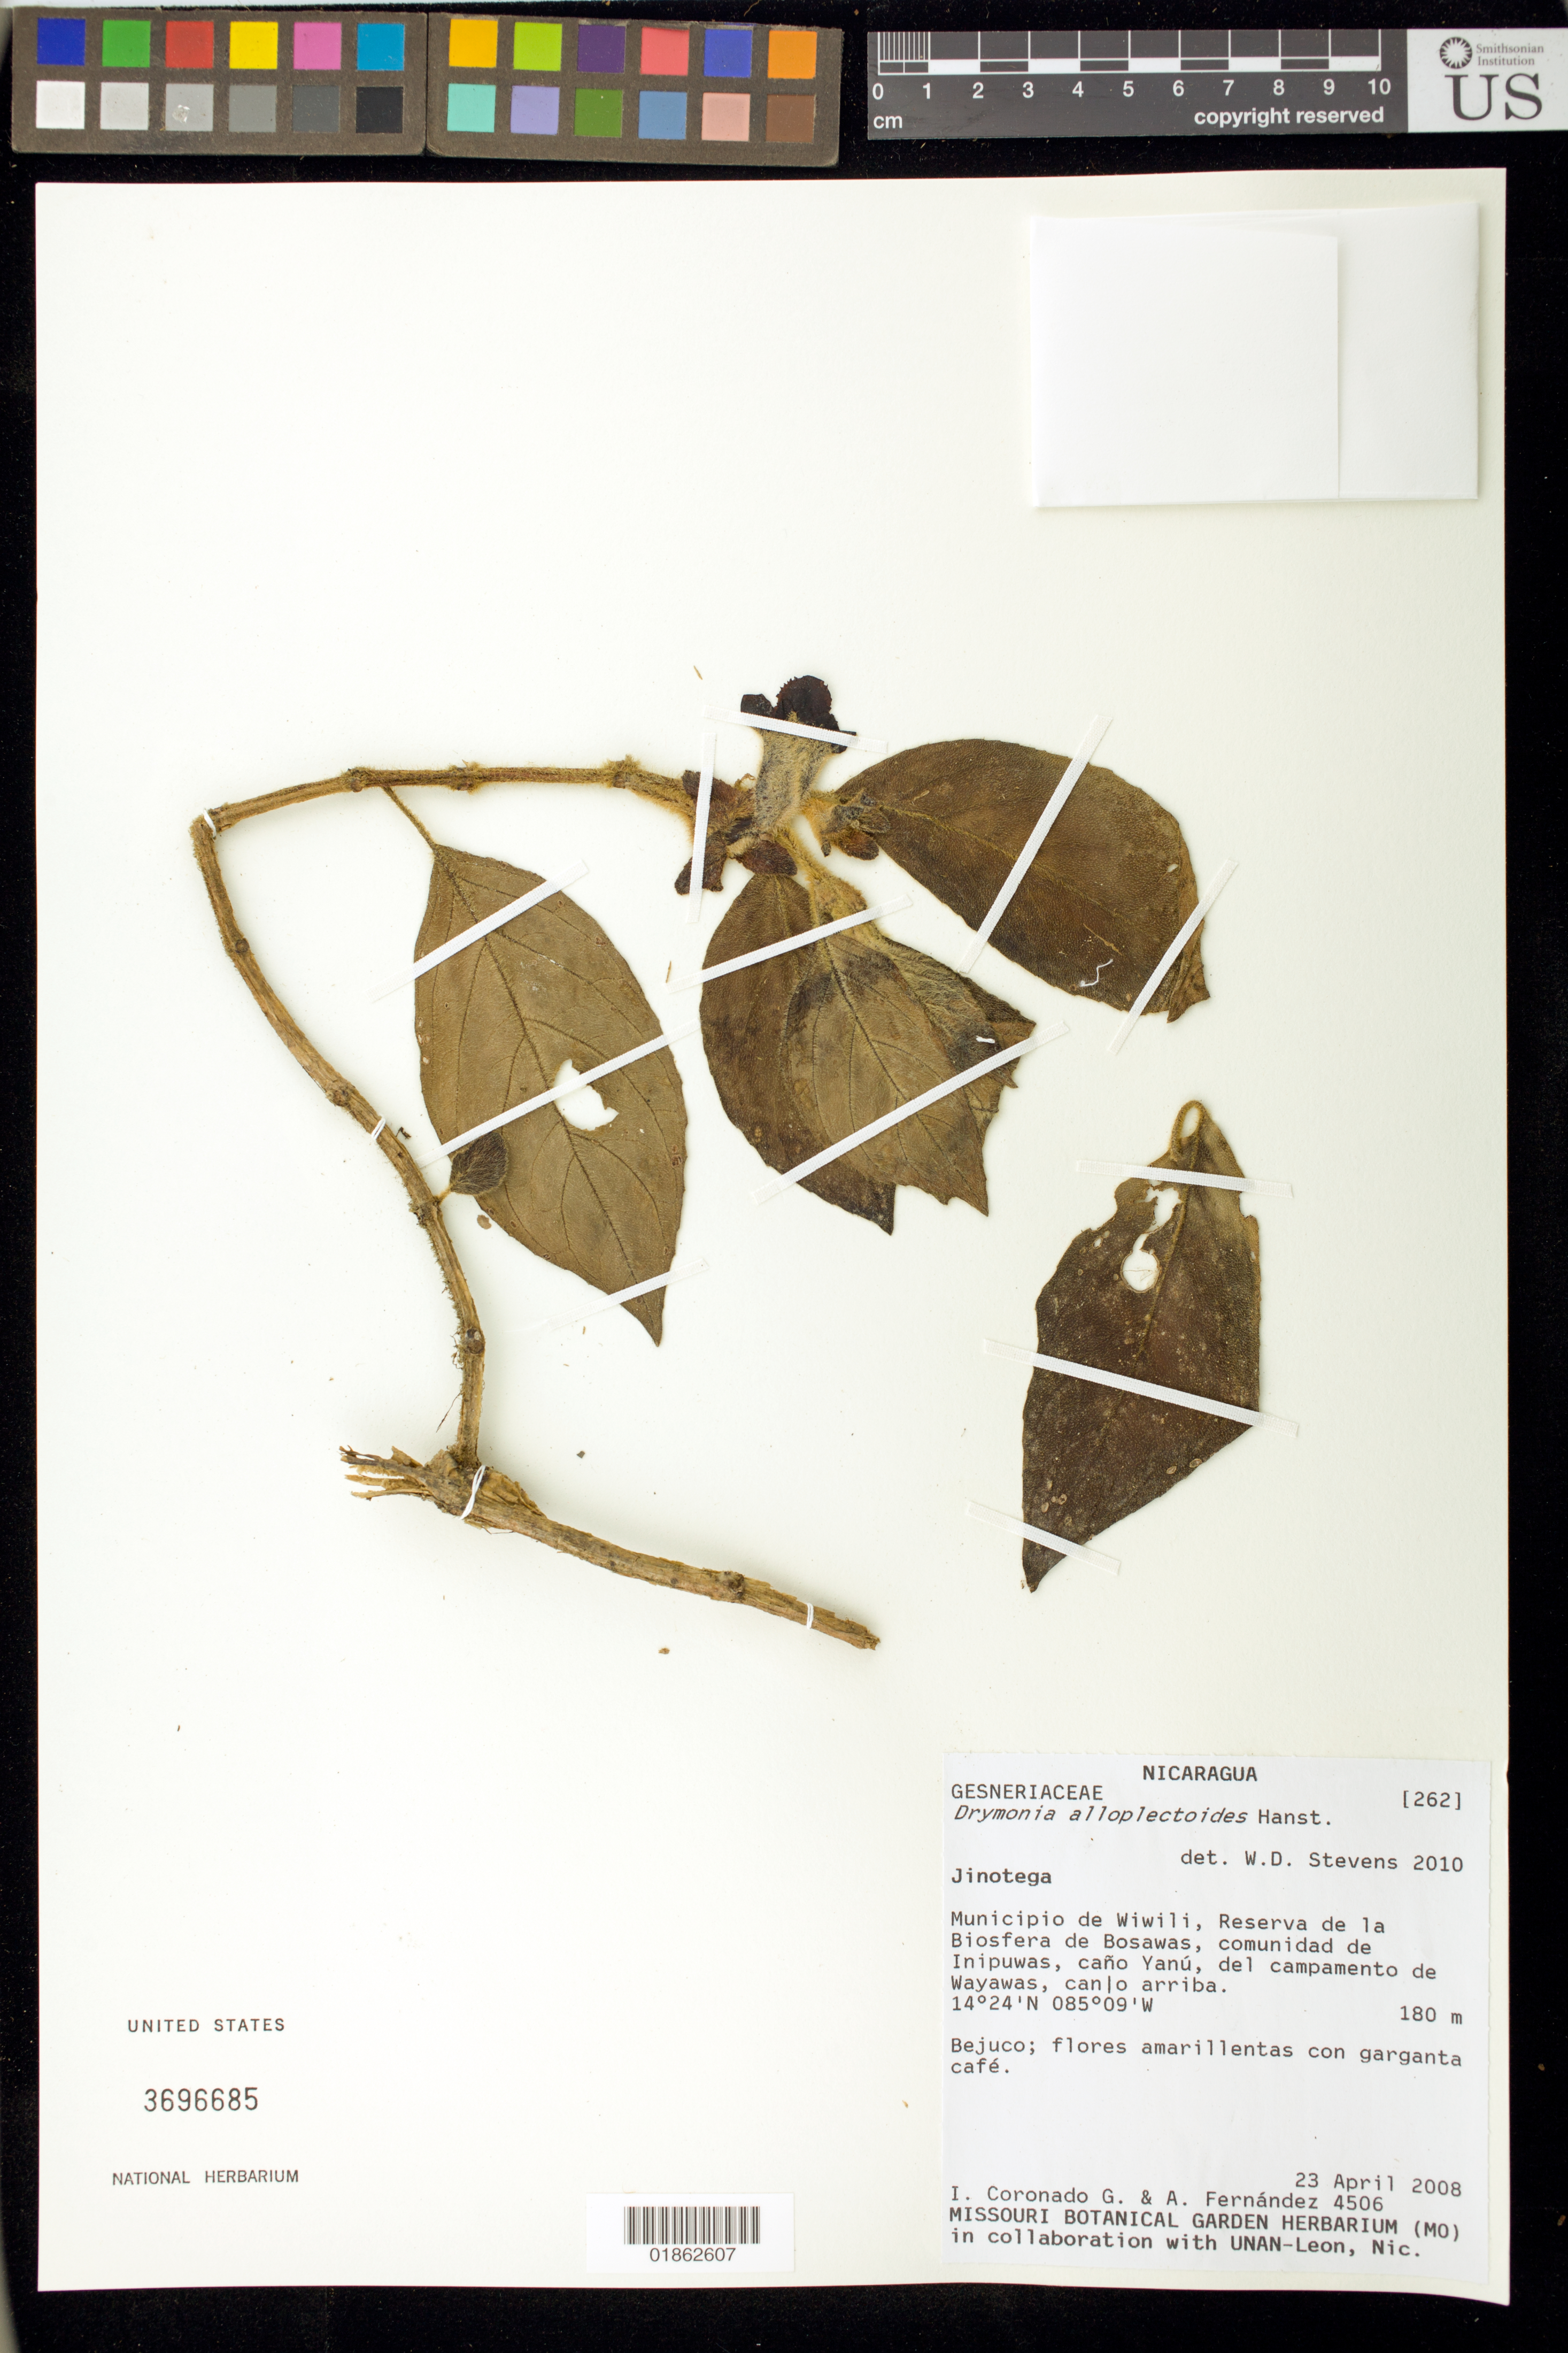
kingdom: Plantae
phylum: Tracheophyta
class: Magnoliopsida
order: Lamiales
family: Gesneriaceae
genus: Drymonia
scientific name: Drymonia alloplectoides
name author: Hanst.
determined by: Stevens, W. Douglas, Missouri Botanical Garden (MO)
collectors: I. Coronado & A. Fernández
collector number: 4506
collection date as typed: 23 April 2008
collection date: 2008-04-23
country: Nicaragua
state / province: Jinotega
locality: Municipio de Wiwili, Reserva de la Biosfera de Bosawas, comunidad de Inipuwas, caño Yanú, del campamento de Wayawas, canlo arriba.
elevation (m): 180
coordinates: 14 24 N, 085 09 W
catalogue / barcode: US 3696685